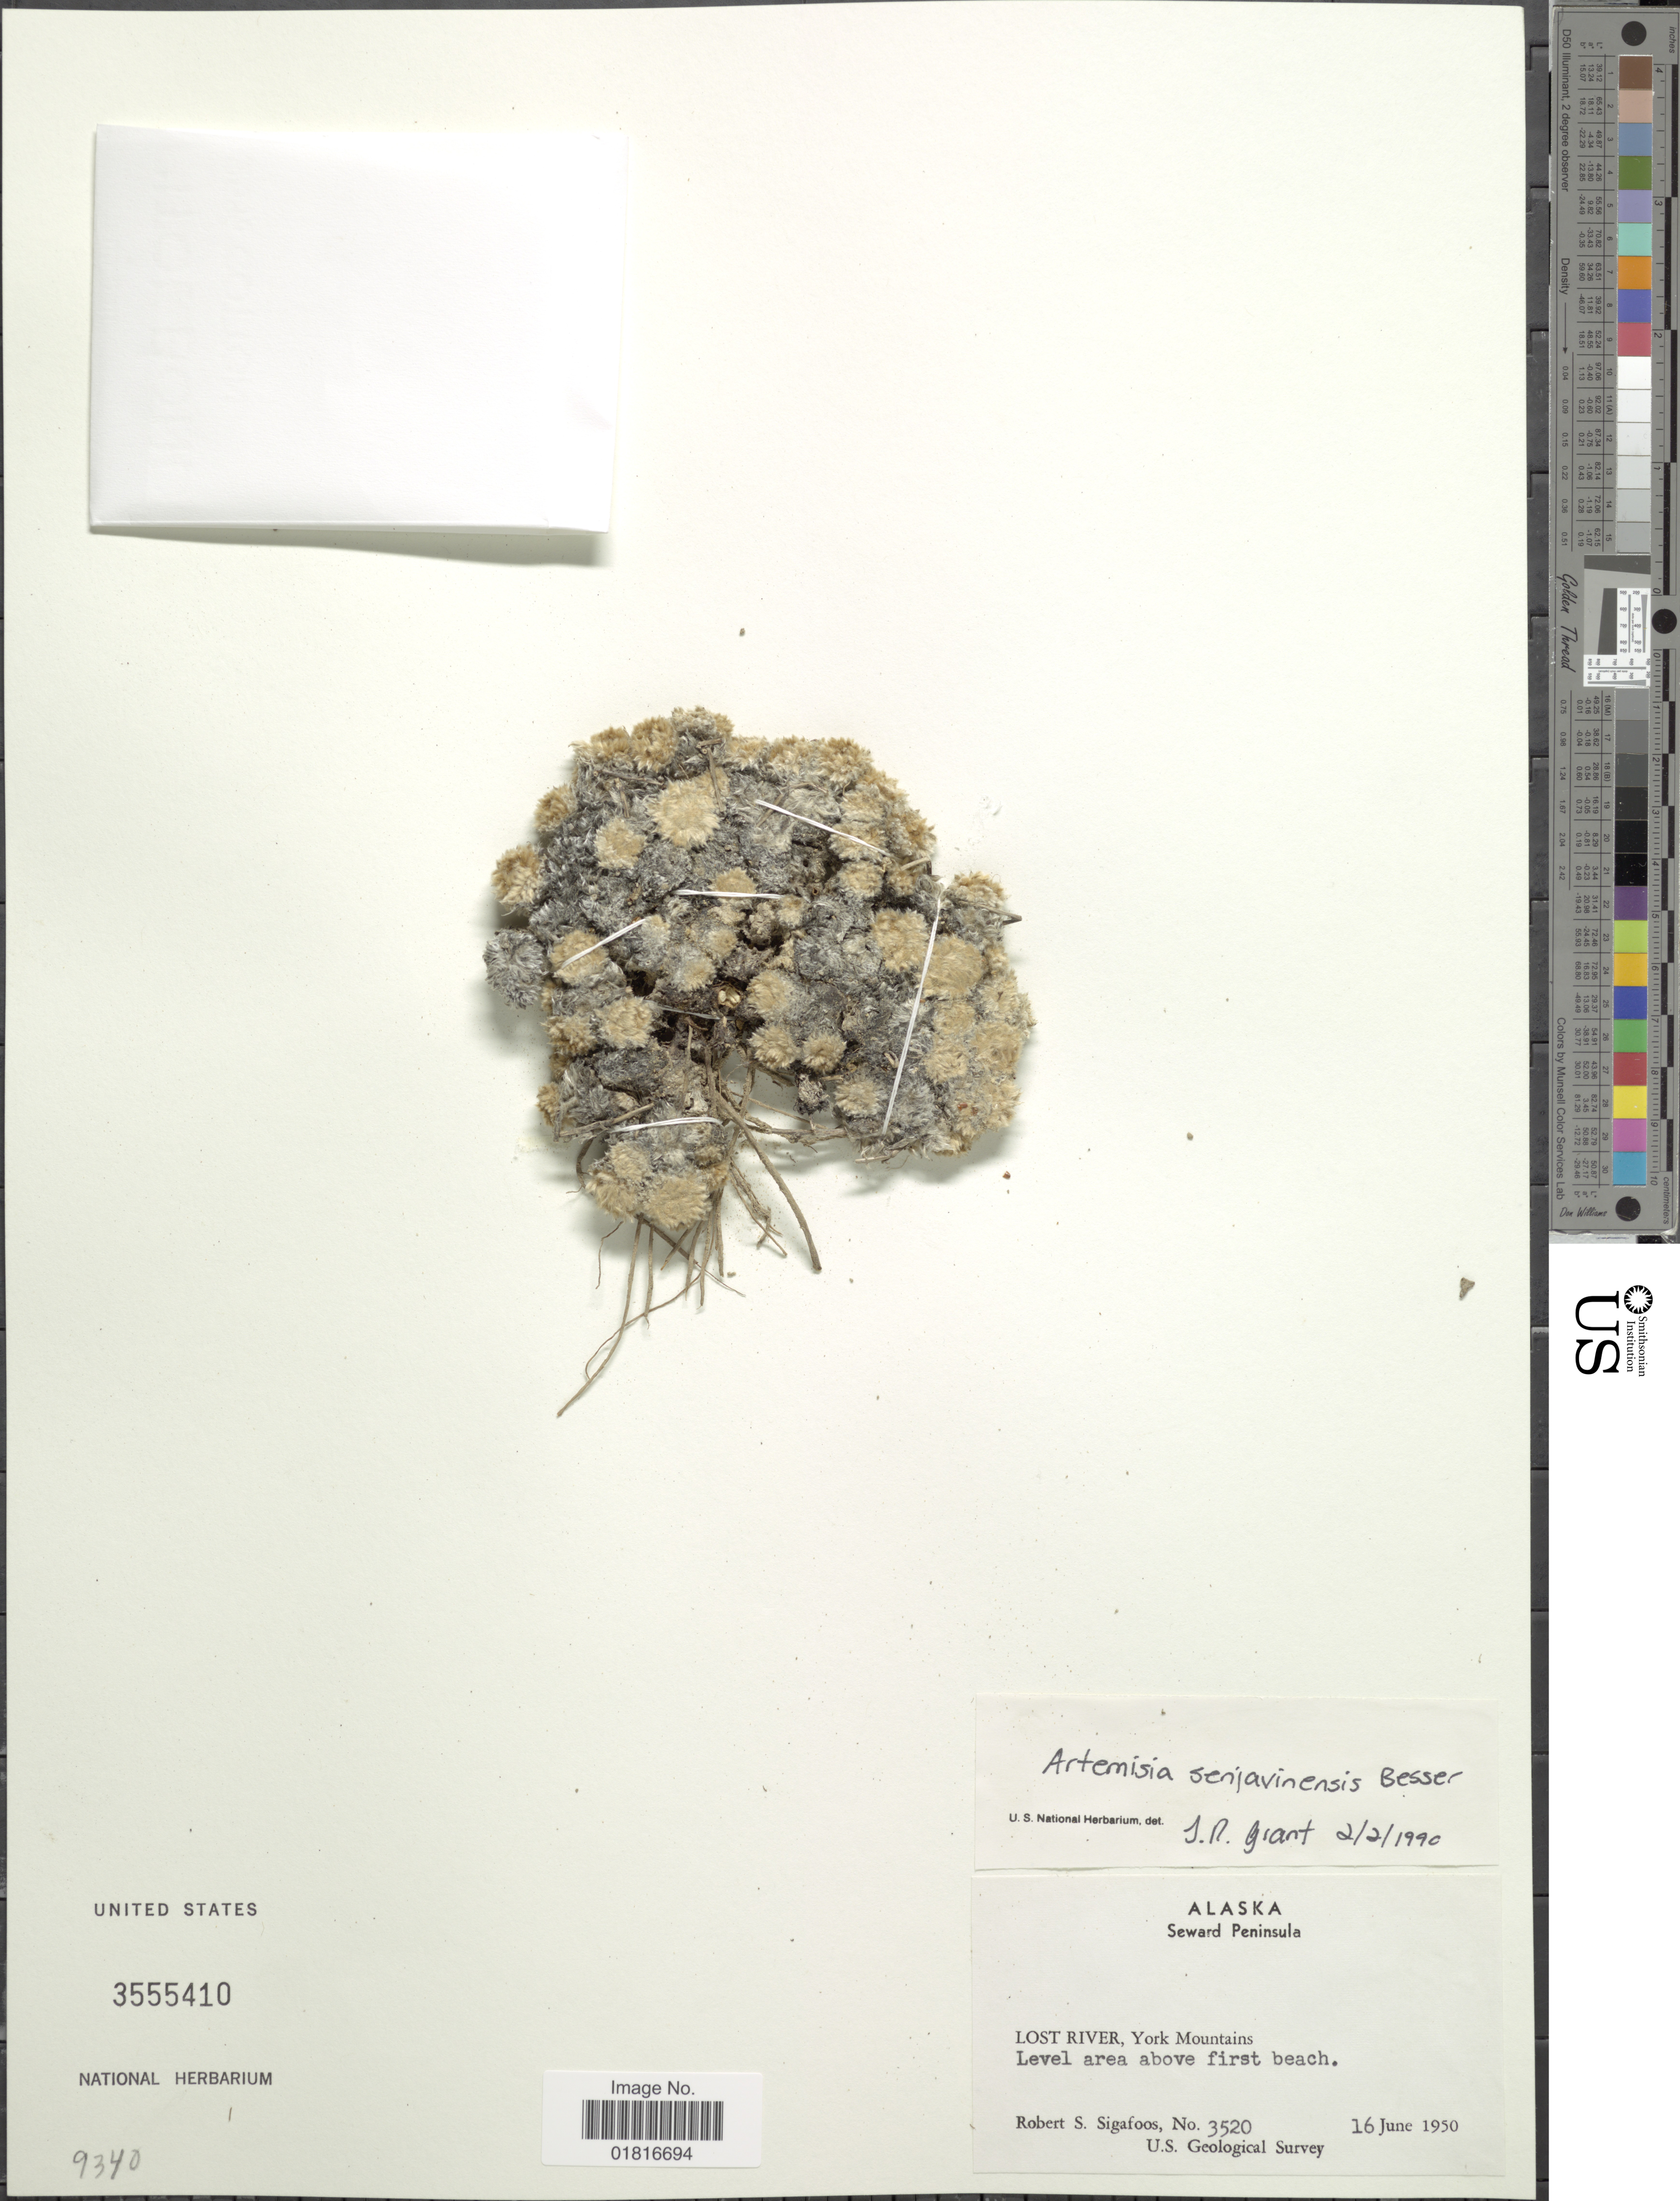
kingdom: Plantae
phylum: Tracheophyta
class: Magnoliopsida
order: Asterales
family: Asteraceae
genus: Artemisia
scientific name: Artemisia senjavinensis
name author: Besser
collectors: R. Sigafoos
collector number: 3520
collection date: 1950-06-16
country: United States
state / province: Alaska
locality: Seward Peninsula, Lost River, York Mountains, Level area above first beach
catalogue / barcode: US 3555410